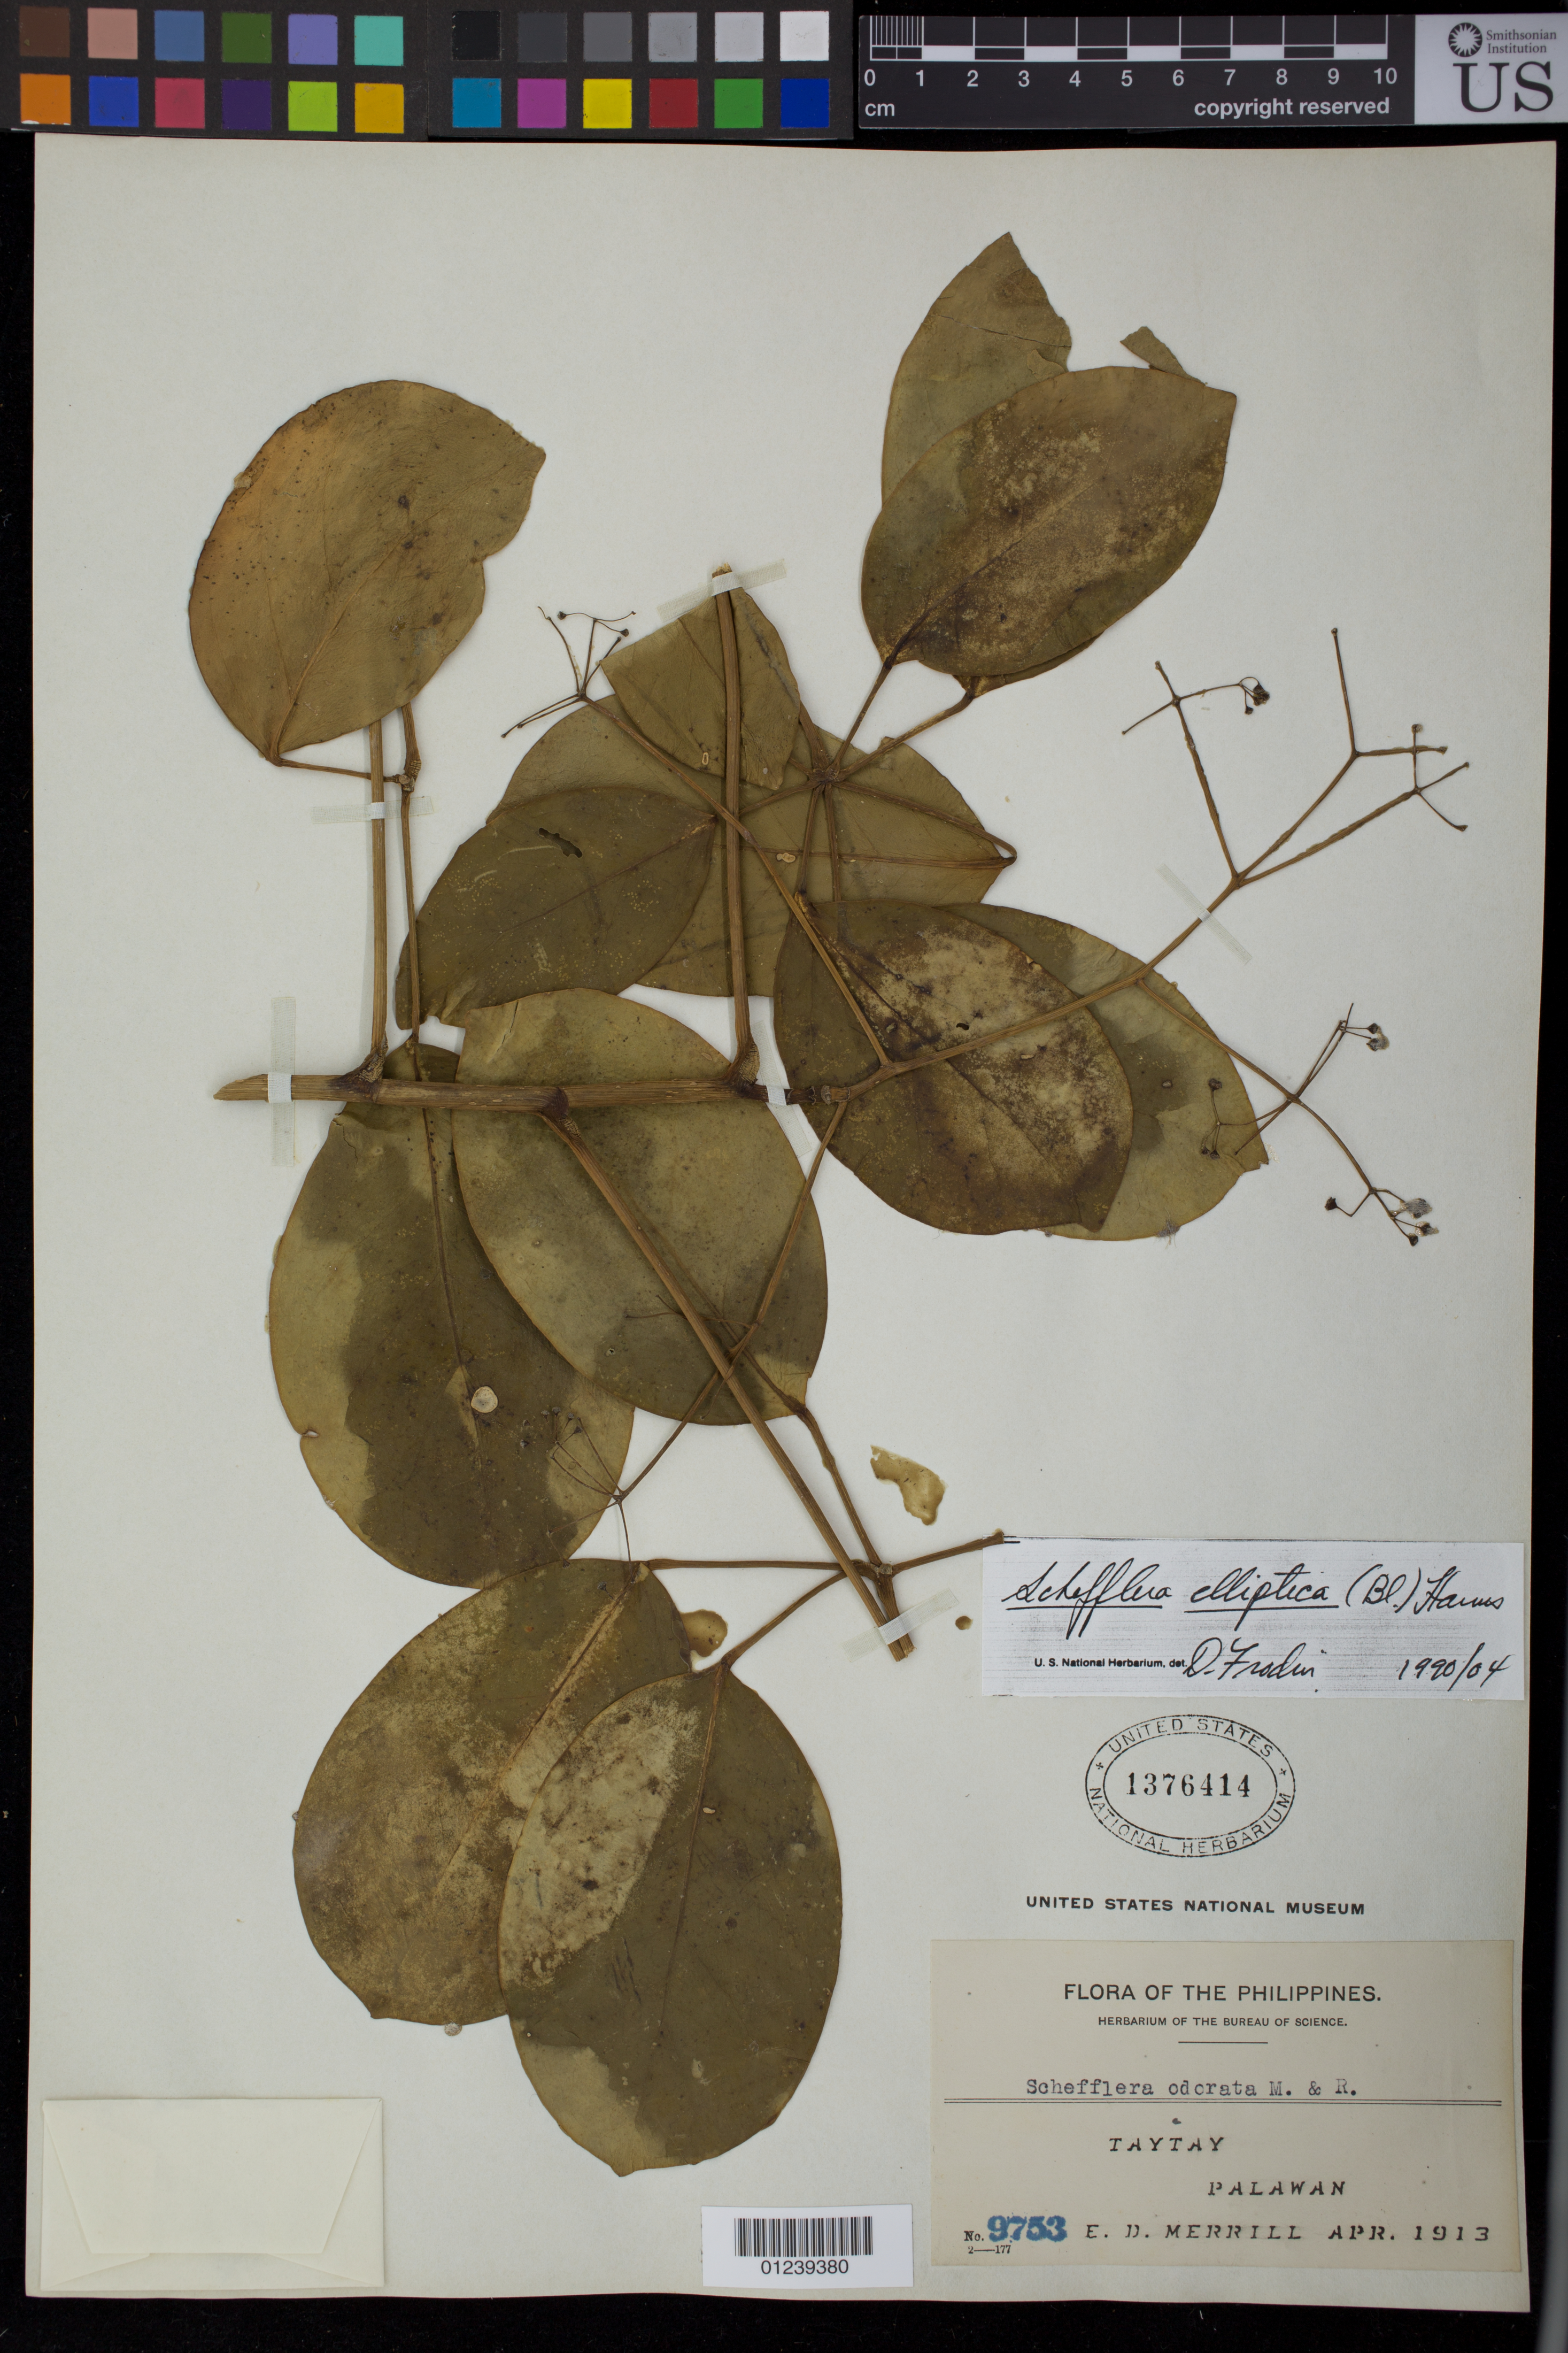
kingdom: Plantae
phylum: Tracheophyta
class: Magnoliopsida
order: Apiales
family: Araliaceae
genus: Schefflera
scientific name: Schefflera elliptica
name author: (Blume) Harms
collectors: E. D. Merrill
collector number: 9753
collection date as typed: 1913-04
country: Philippines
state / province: Mimaropa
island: Palawan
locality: Taytay, Palawan.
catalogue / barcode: US 1376414